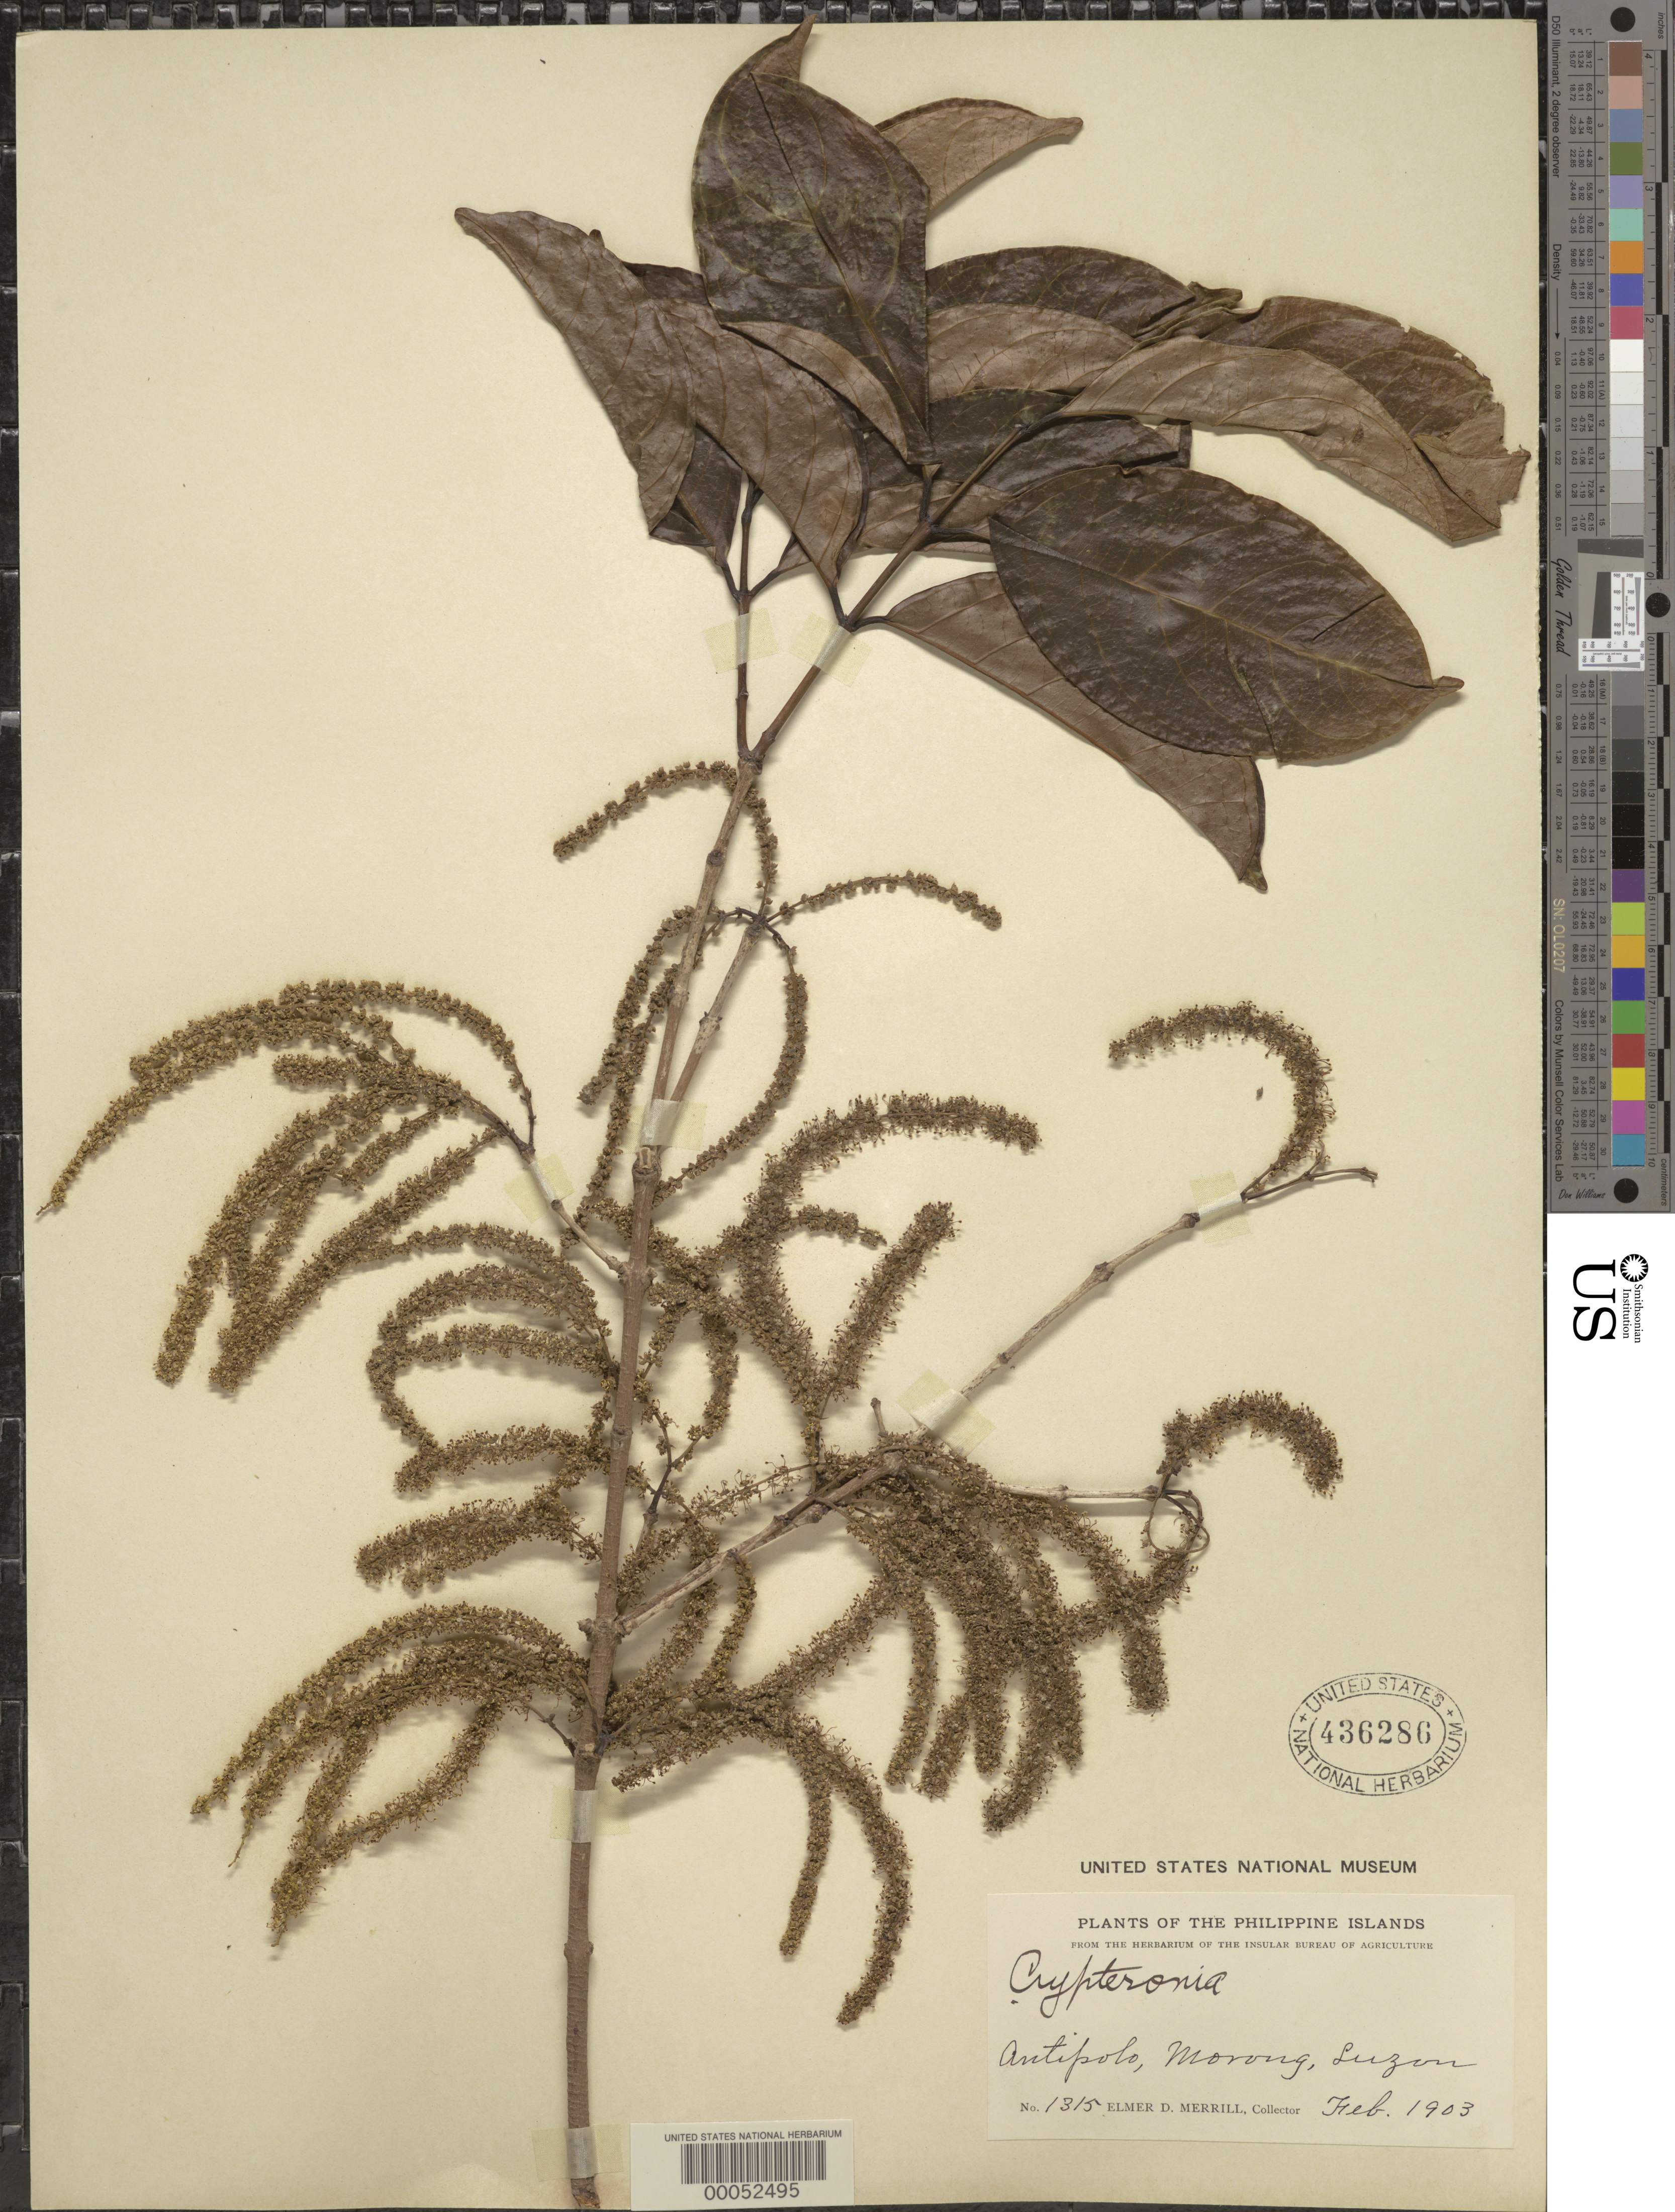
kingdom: Plantae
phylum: Tracheophyta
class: Magnoliopsida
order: Myrtales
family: Crypteroniaceae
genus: Crypteronia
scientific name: Crypteronia paniculata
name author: Blume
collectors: E. D. Merrill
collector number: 1315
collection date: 1903-02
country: Philippines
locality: Antipolo, Morong, Luzon.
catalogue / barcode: US 436286